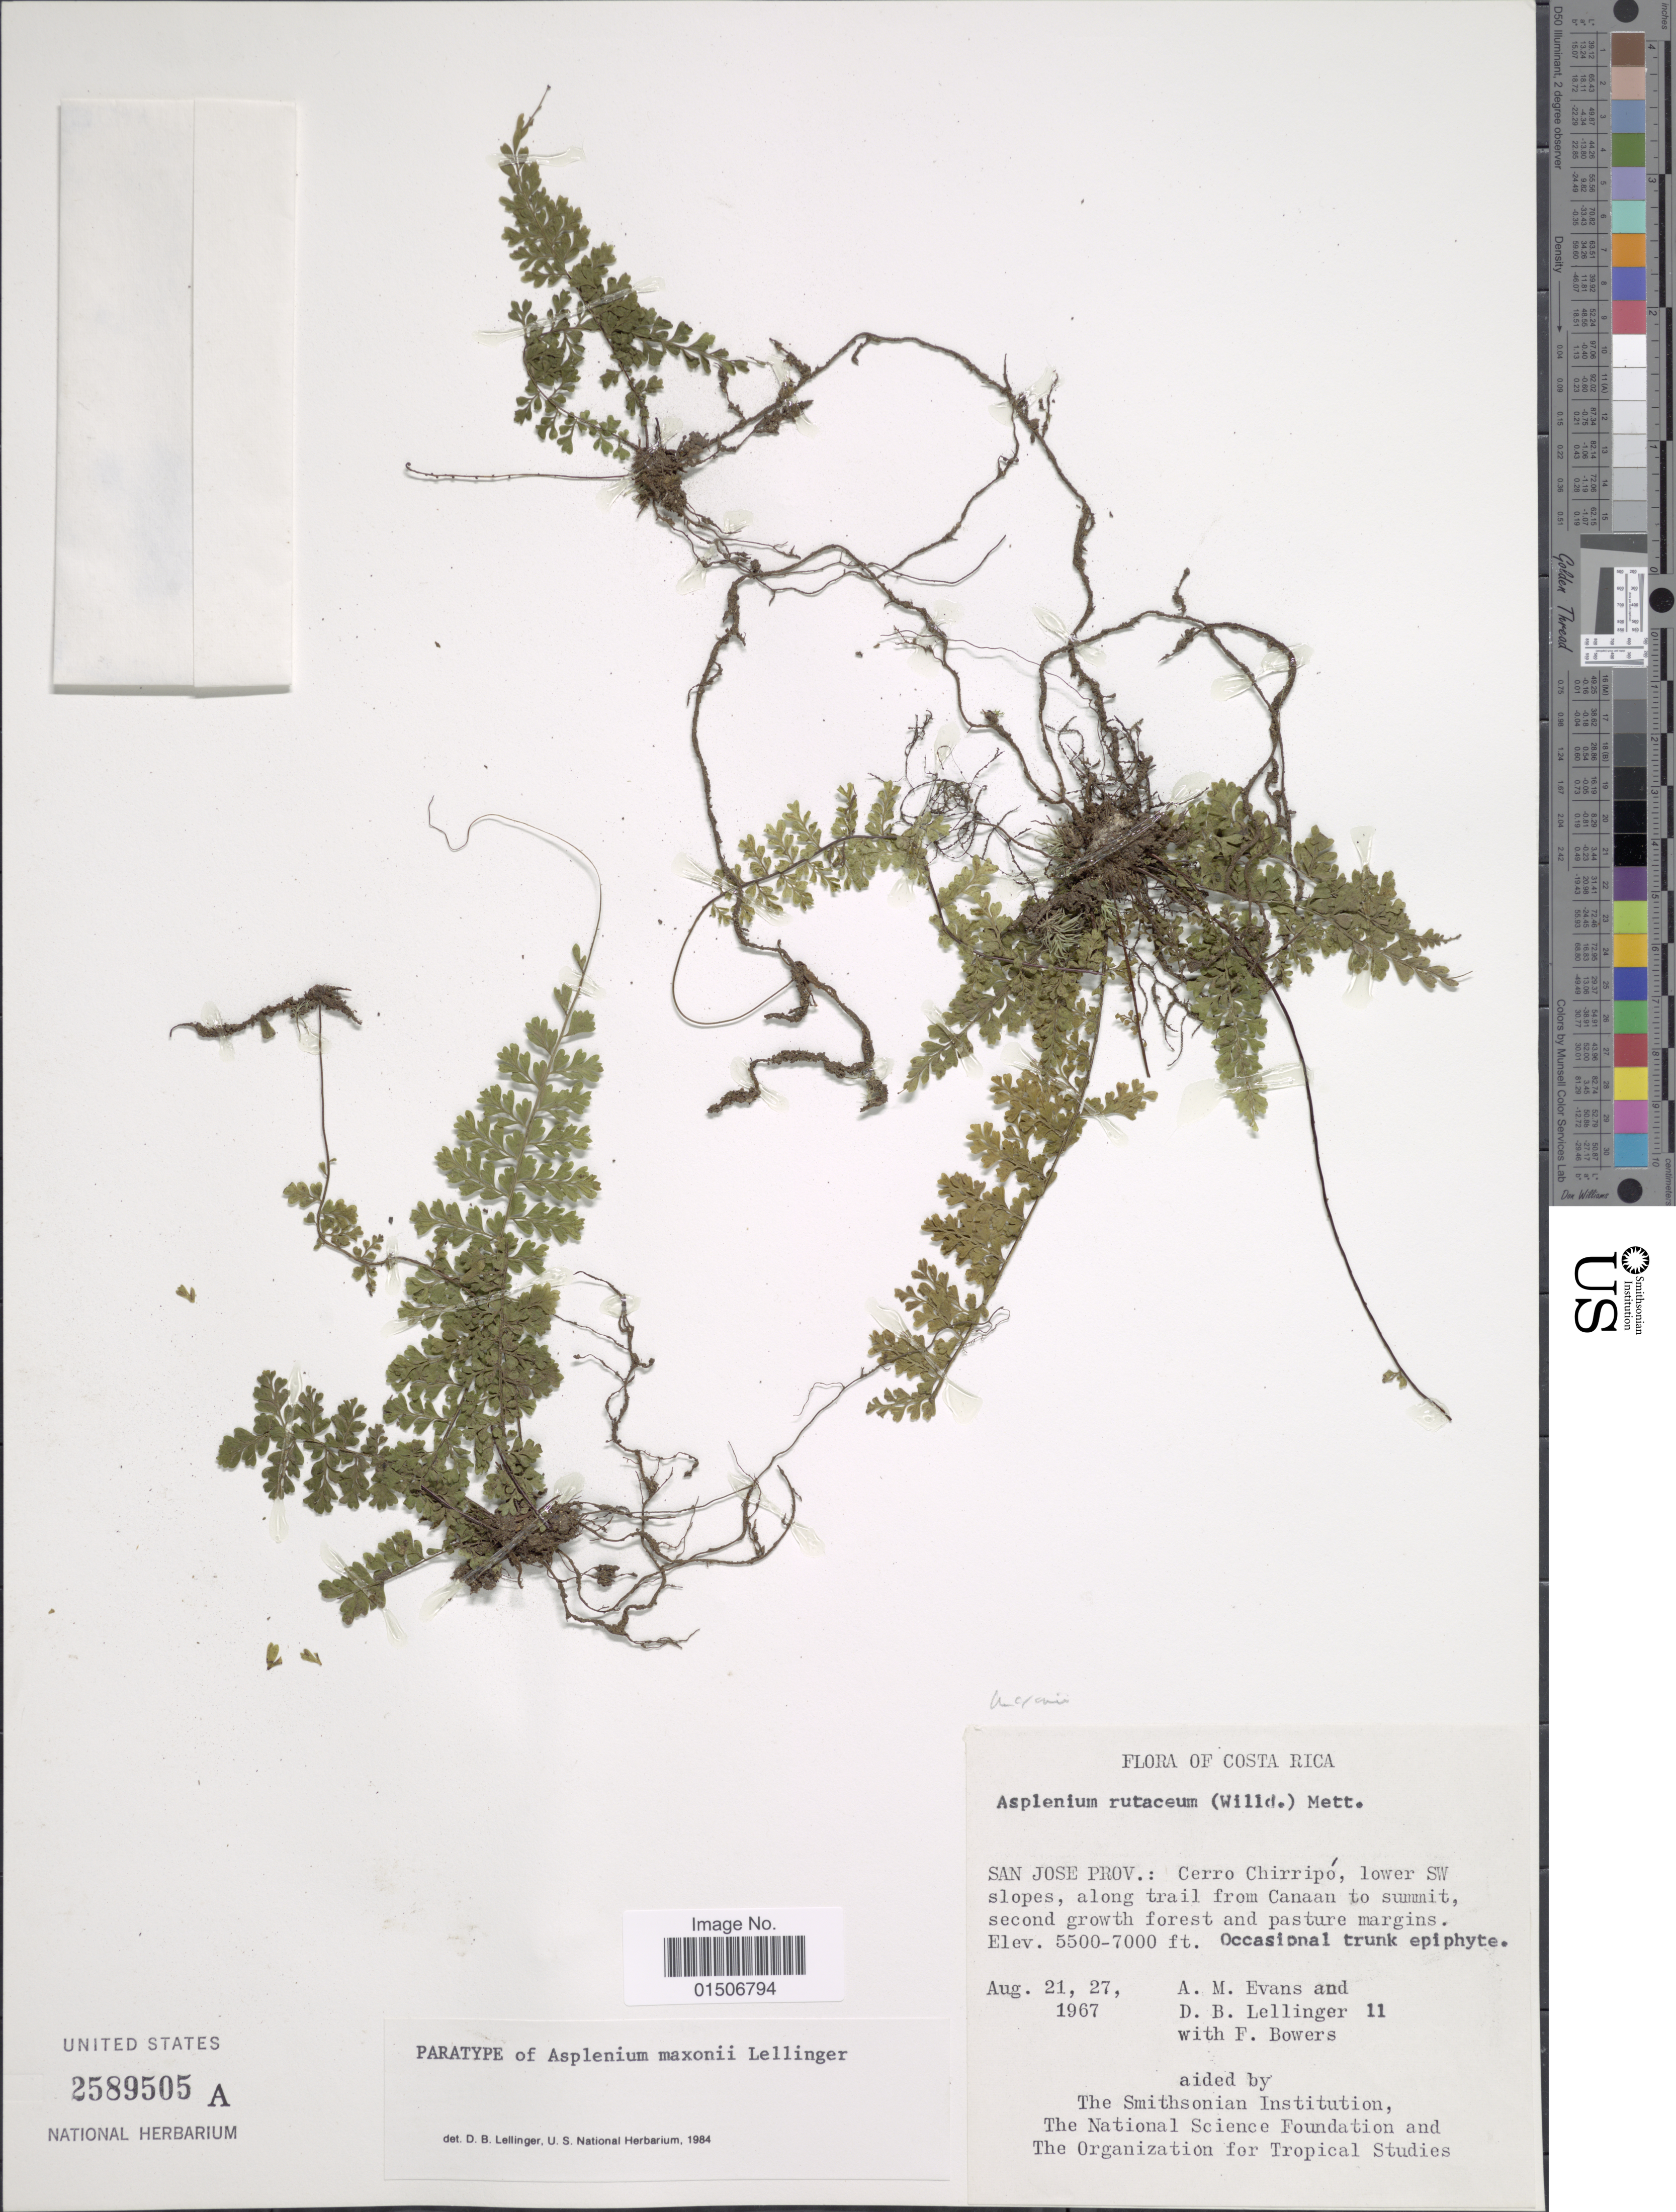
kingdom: Plantae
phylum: Tracheophyta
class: Polypodiopsida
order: Polypodiales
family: Aspleniaceae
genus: Asplenium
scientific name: Asplenium maxonii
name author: Lellinger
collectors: A. M. Evans, D. B. Lellinger & F. Bowers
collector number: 11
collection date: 1967-08-21/1967-08-27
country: Costa Rica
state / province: San José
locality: Cerro Chirripó, lower SW slopes, along trail from Canaan to summit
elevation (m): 1676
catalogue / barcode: US 2589505A